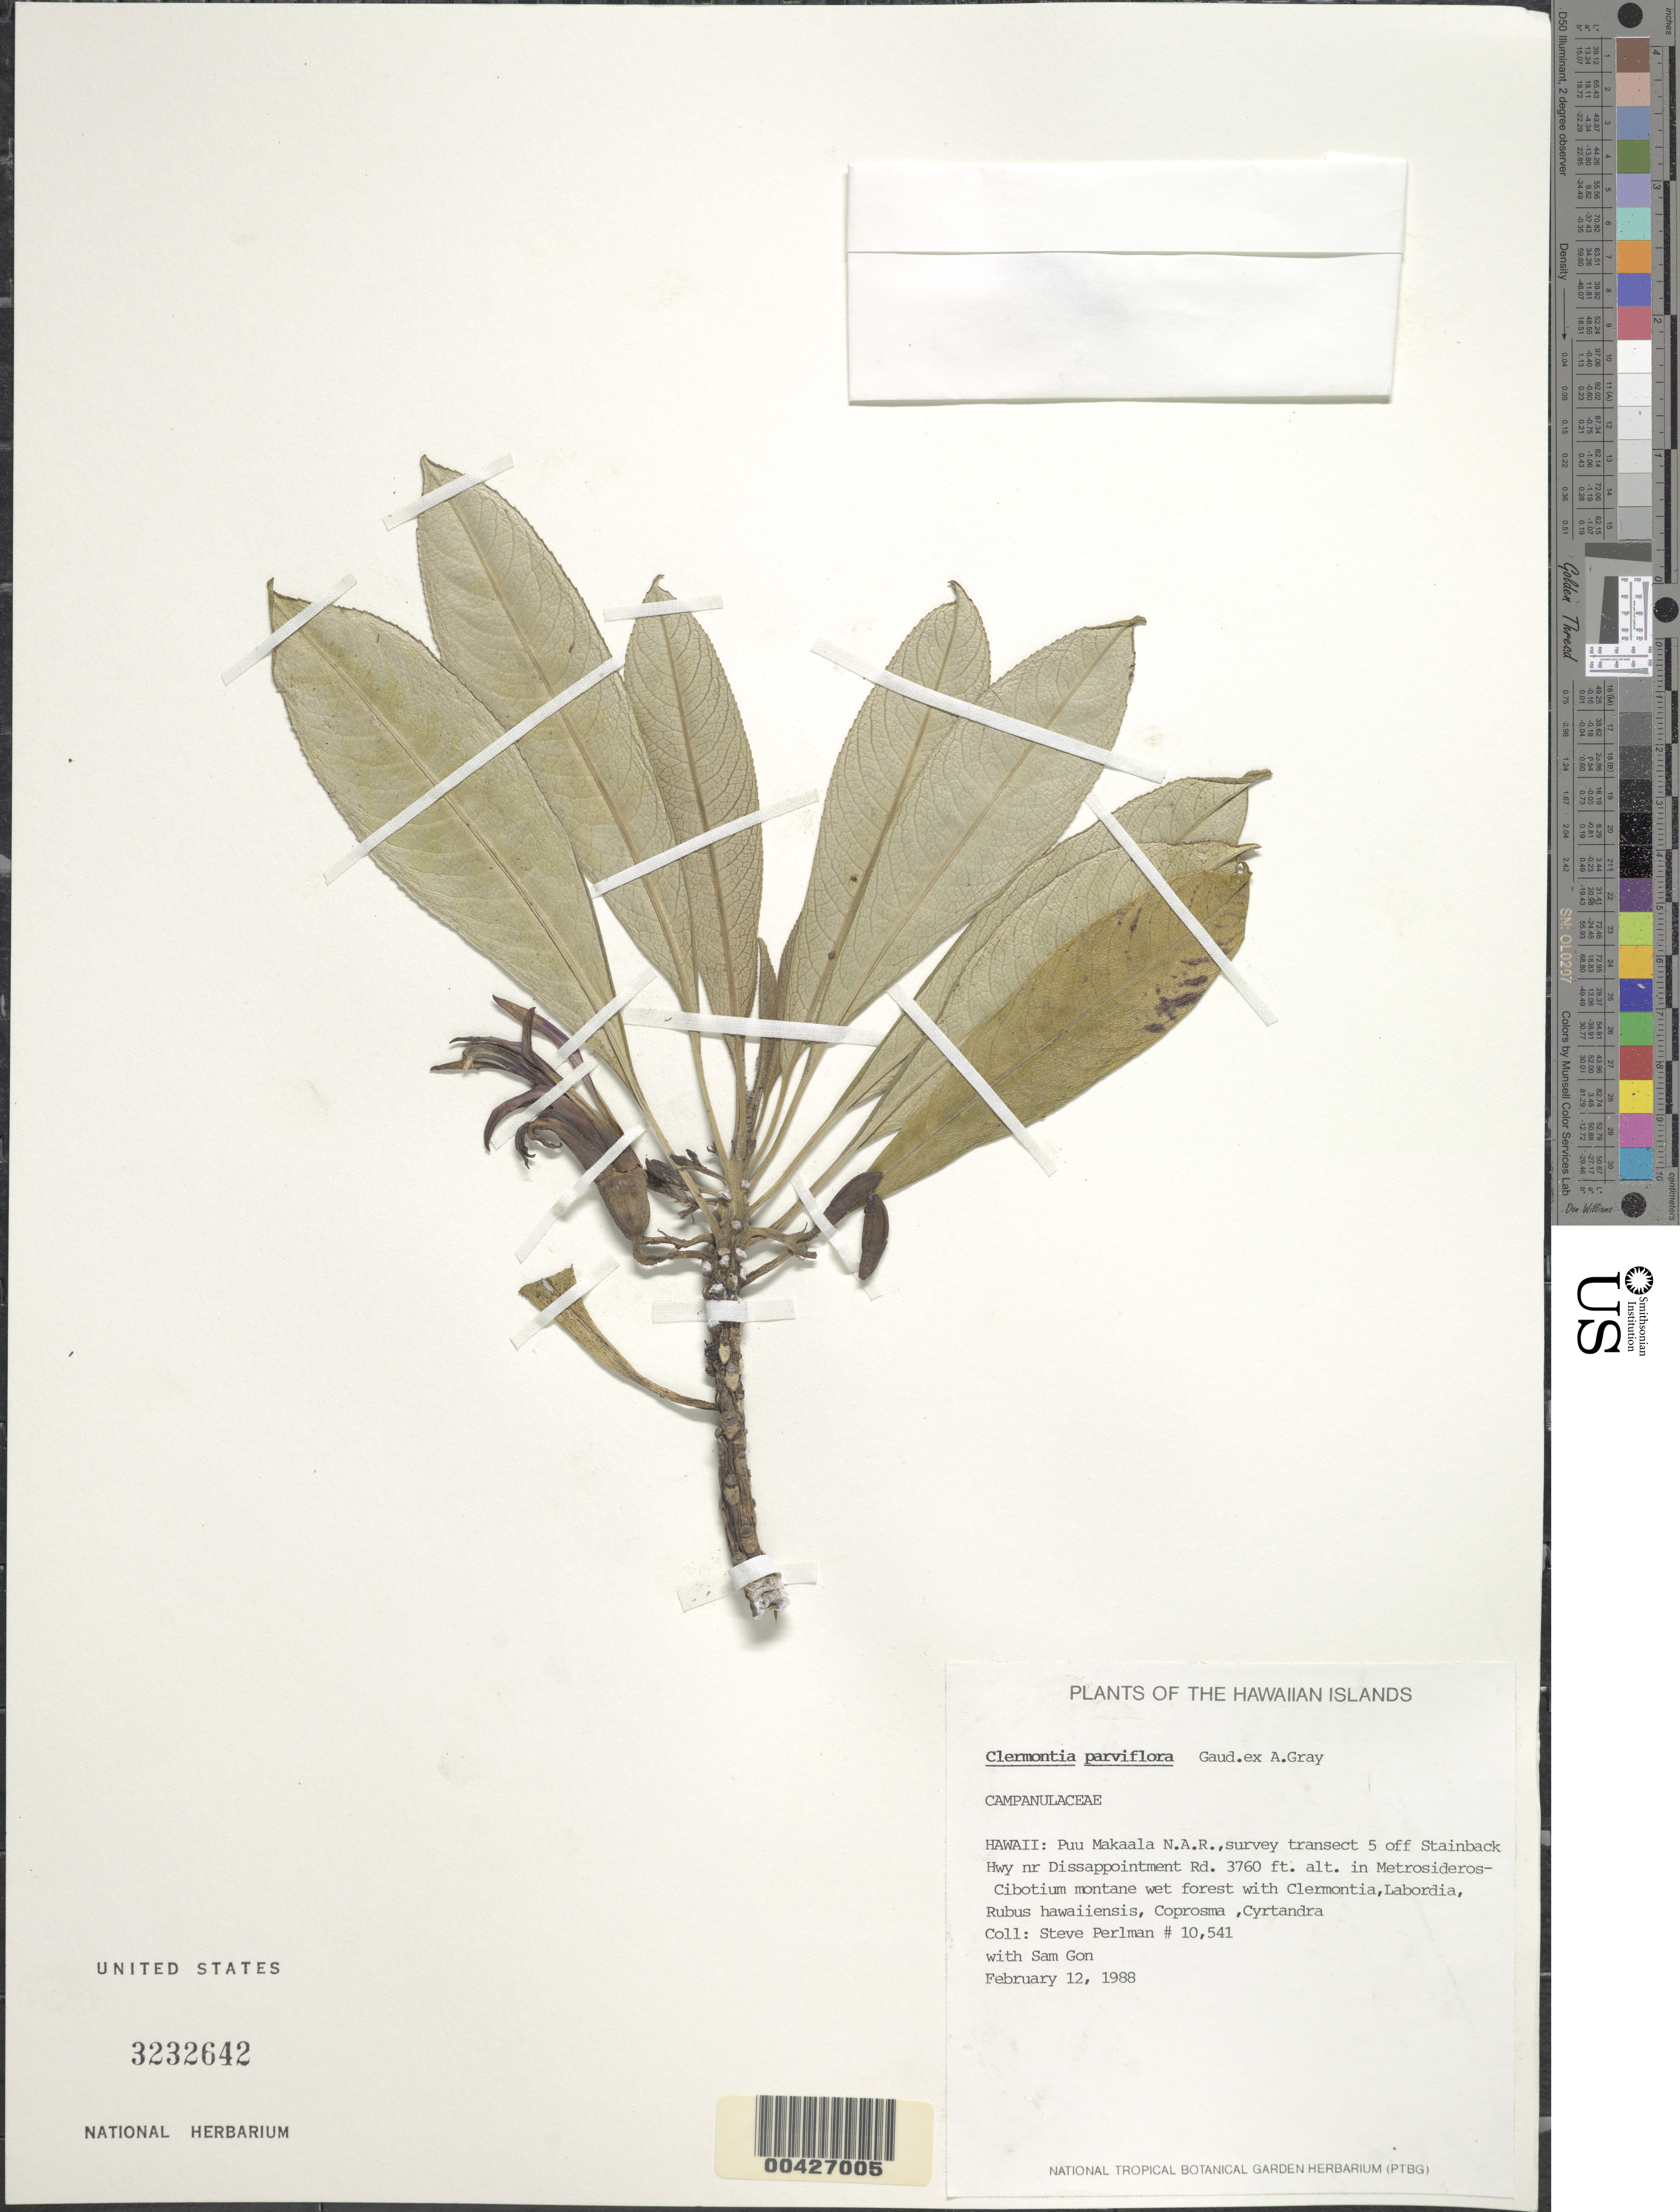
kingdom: Plantae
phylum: Tracheophyta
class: Magnoliopsida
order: Asterales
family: Campanulaceae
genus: Clermontia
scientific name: Clermontia parviflora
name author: Gaudich. ex A. Gray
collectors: S. P. Perlman & S. Gon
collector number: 10541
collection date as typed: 12 Feb 1988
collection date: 1988-02-12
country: United States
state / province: Hawaii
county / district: Hawaii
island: Hawaii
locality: Puu Makaala N.A.R., survey transect 5 off Stainback Highway near Disappointment Road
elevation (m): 1146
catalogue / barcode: US 3232642